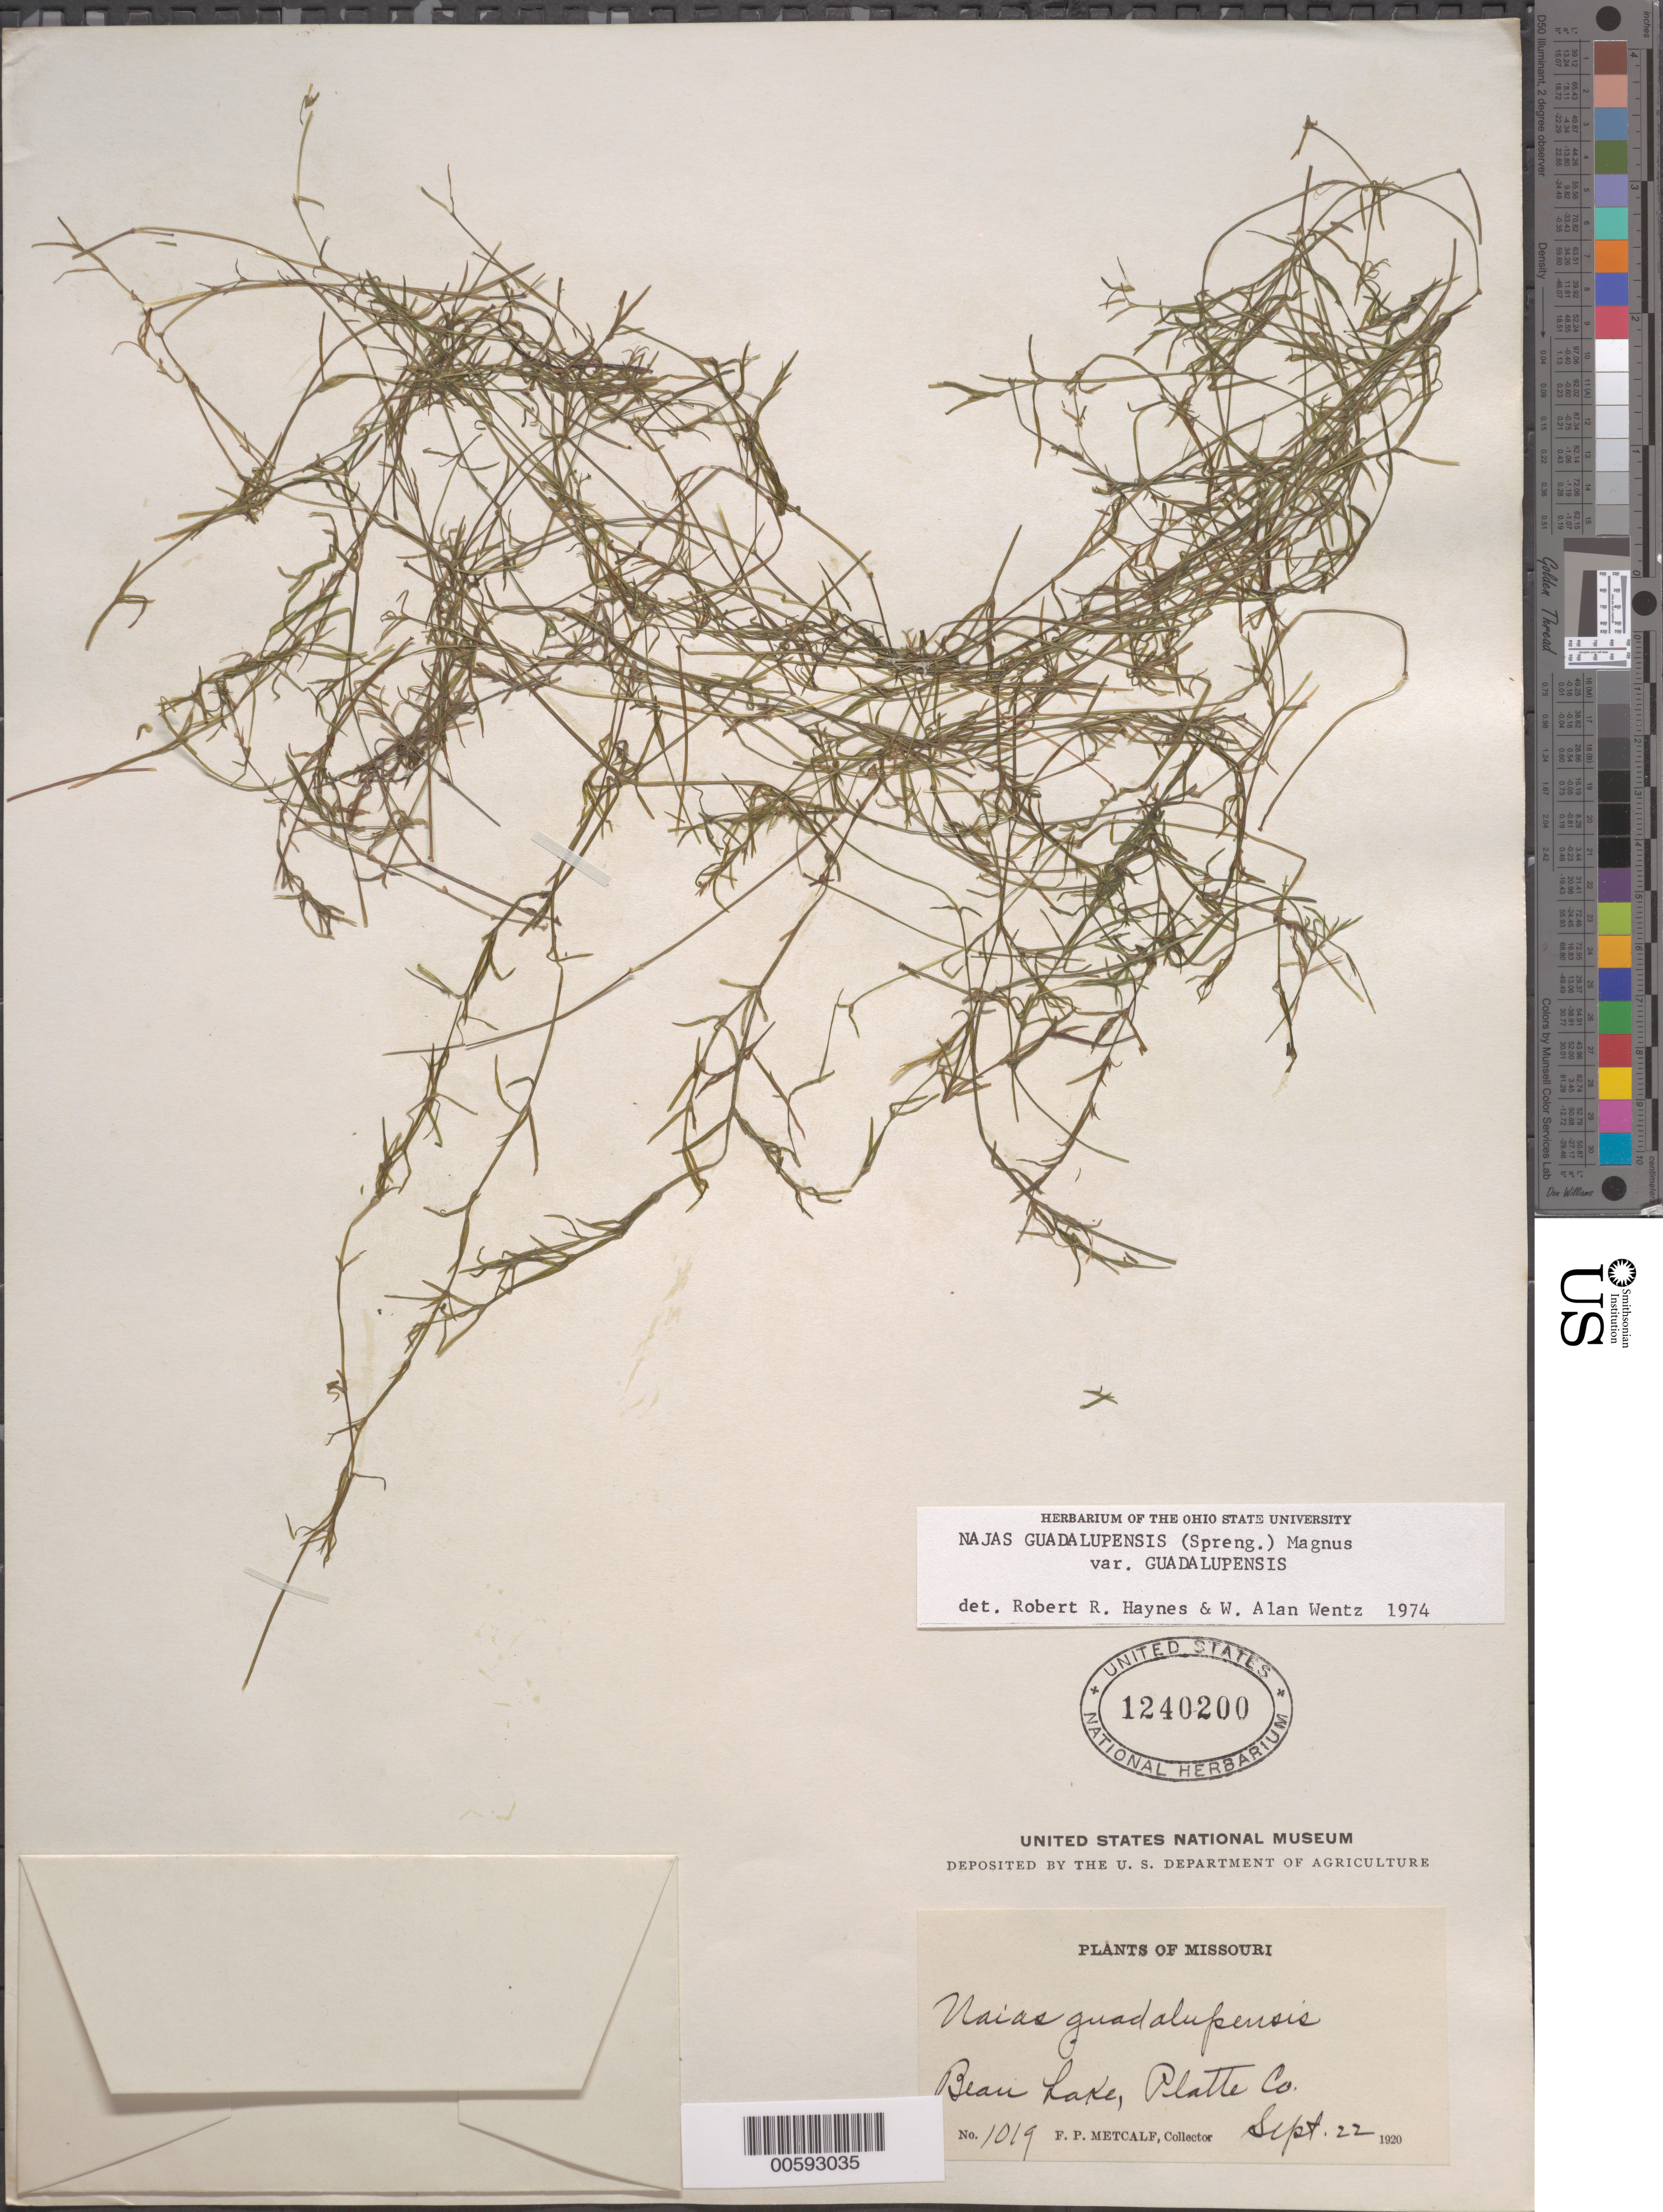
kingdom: Plantae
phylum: Tracheophyta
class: Liliopsida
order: Alismatales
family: Hydrocharitaceae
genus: Najas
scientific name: Najas guadalupensis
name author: (Spreng.) Magnus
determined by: Haynes, R. R.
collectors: F. P. Metcalf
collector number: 1019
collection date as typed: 22 Sep 1920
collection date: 1920-09-22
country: United States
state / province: Missouri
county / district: Platte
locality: Beau Lake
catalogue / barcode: US 1240200